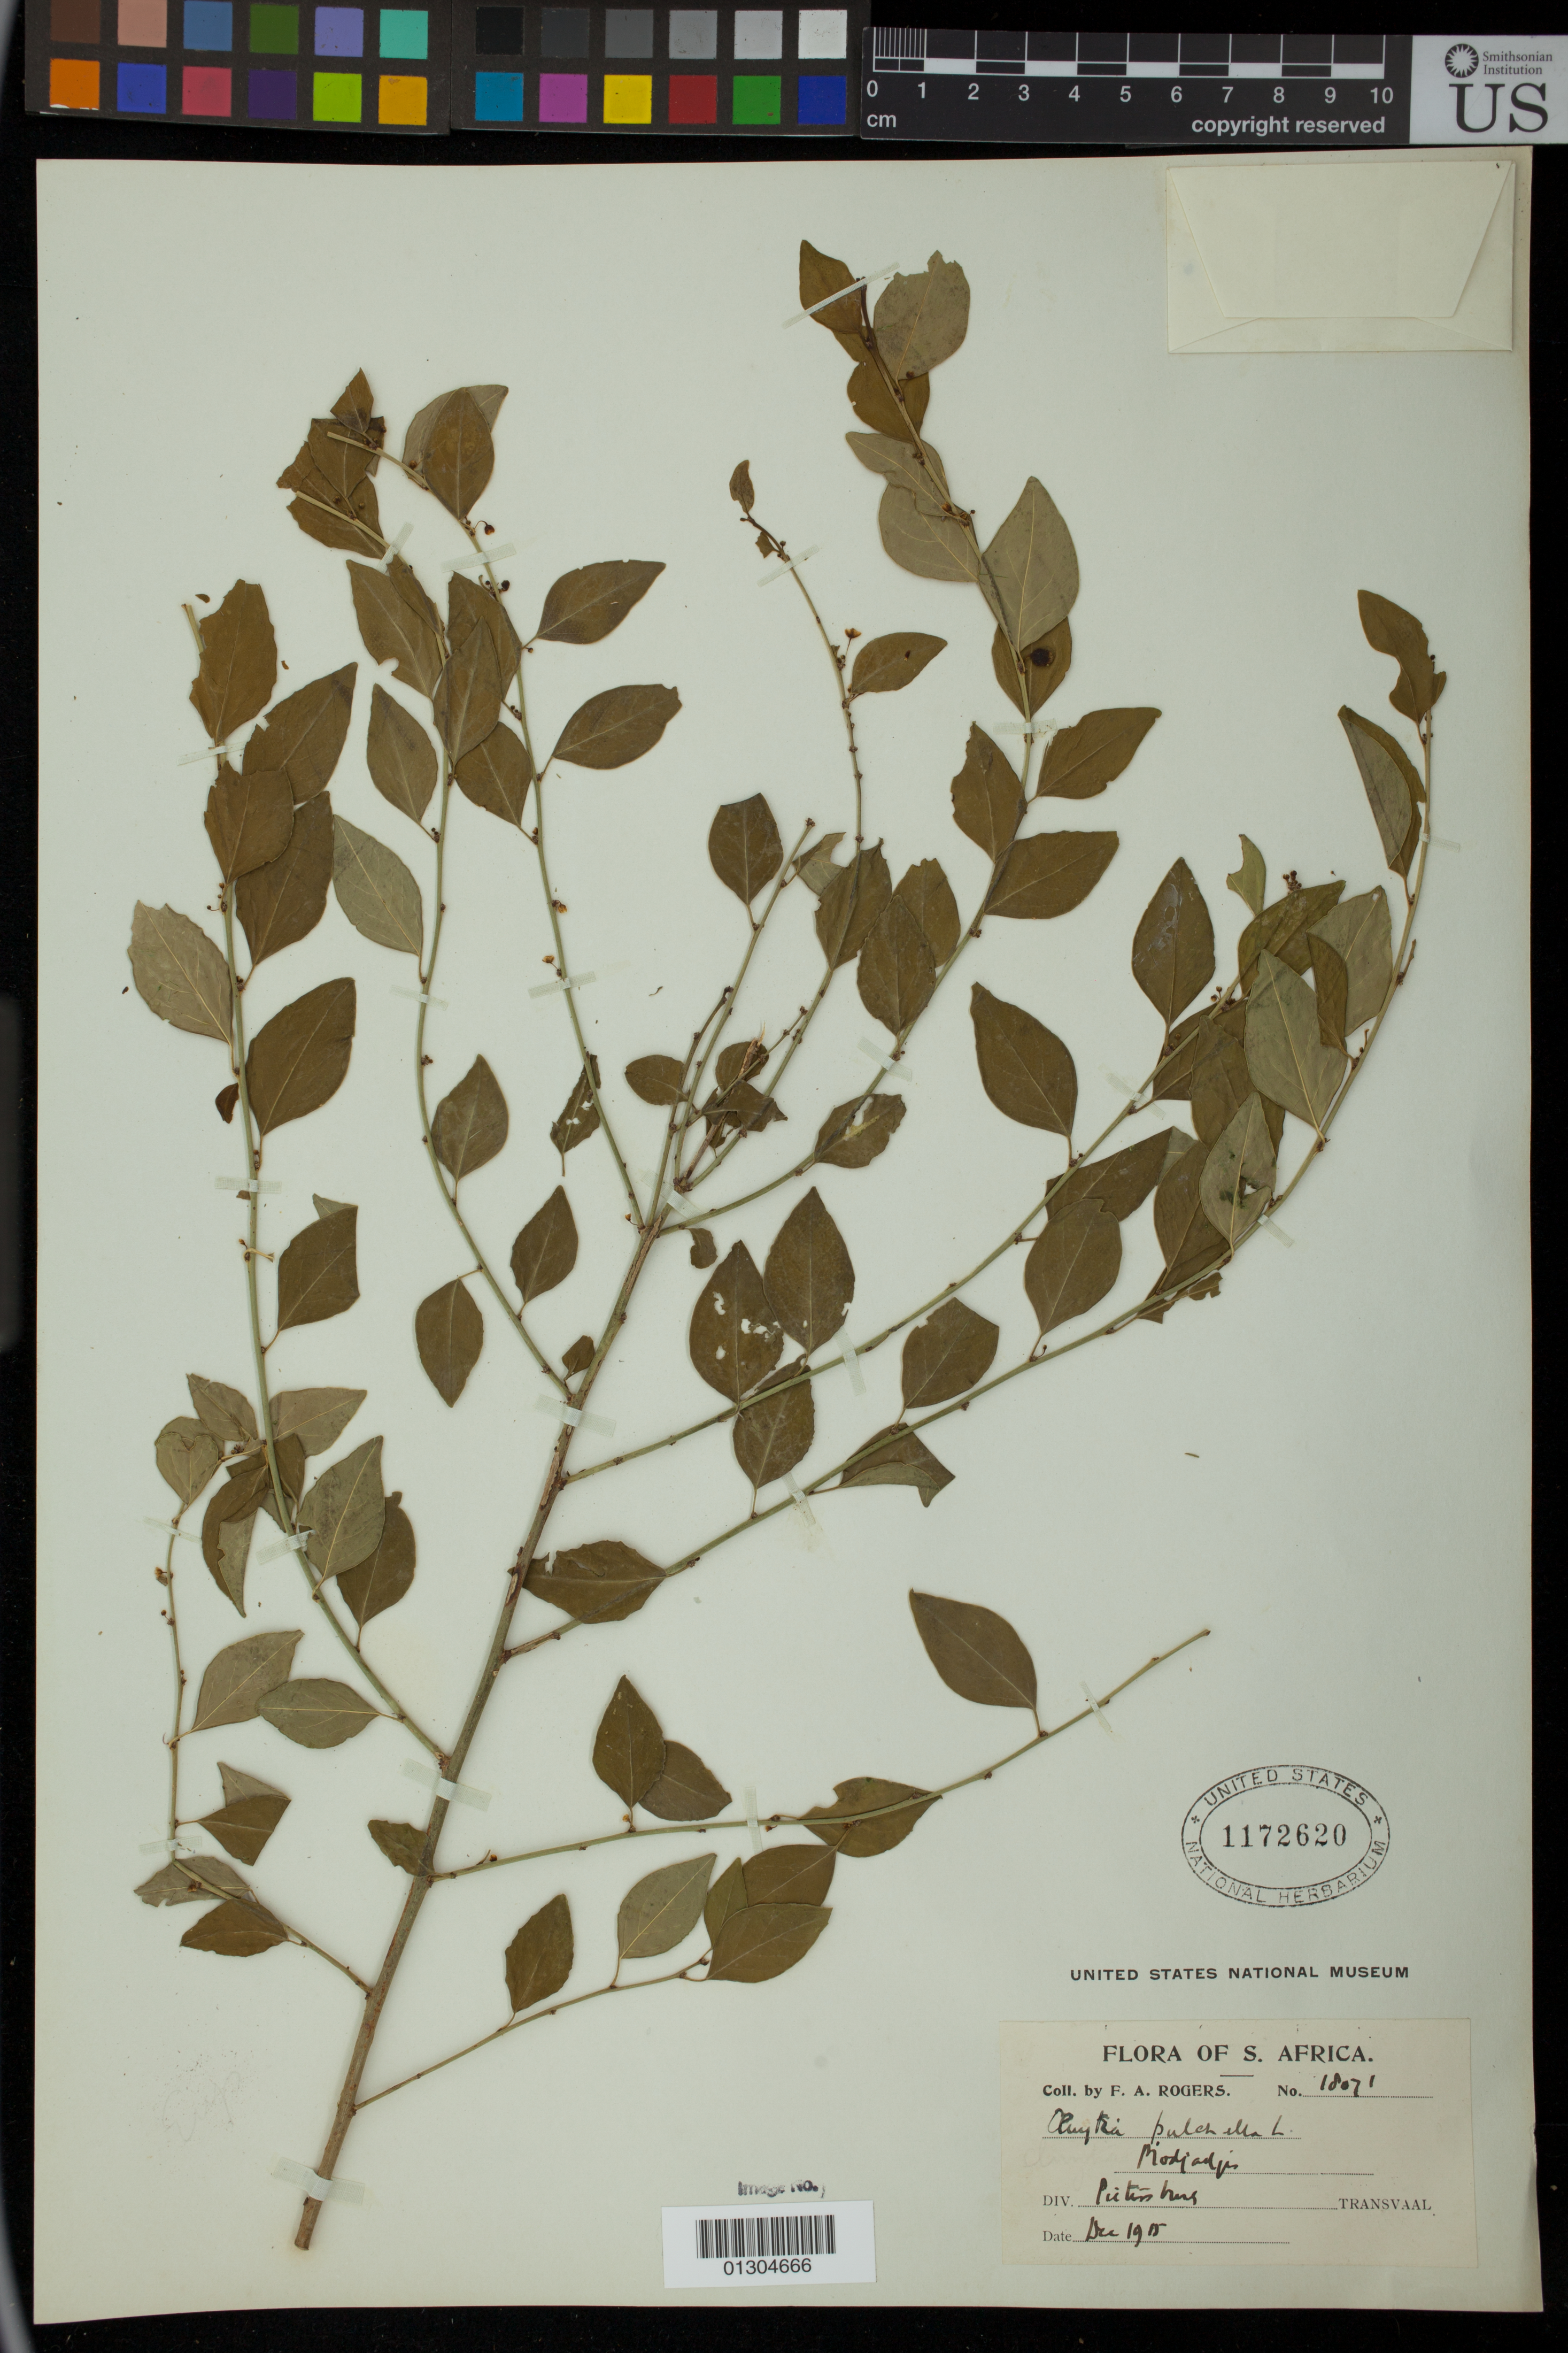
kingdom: Plantae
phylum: Tracheophyta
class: Magnoliopsida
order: Malpighiales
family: Peraceae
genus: Clutia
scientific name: Clutia pulchella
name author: L.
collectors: F. A. Rogers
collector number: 18071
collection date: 1915-12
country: South Africa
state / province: Limpopo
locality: Modjadji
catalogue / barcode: US 1172620